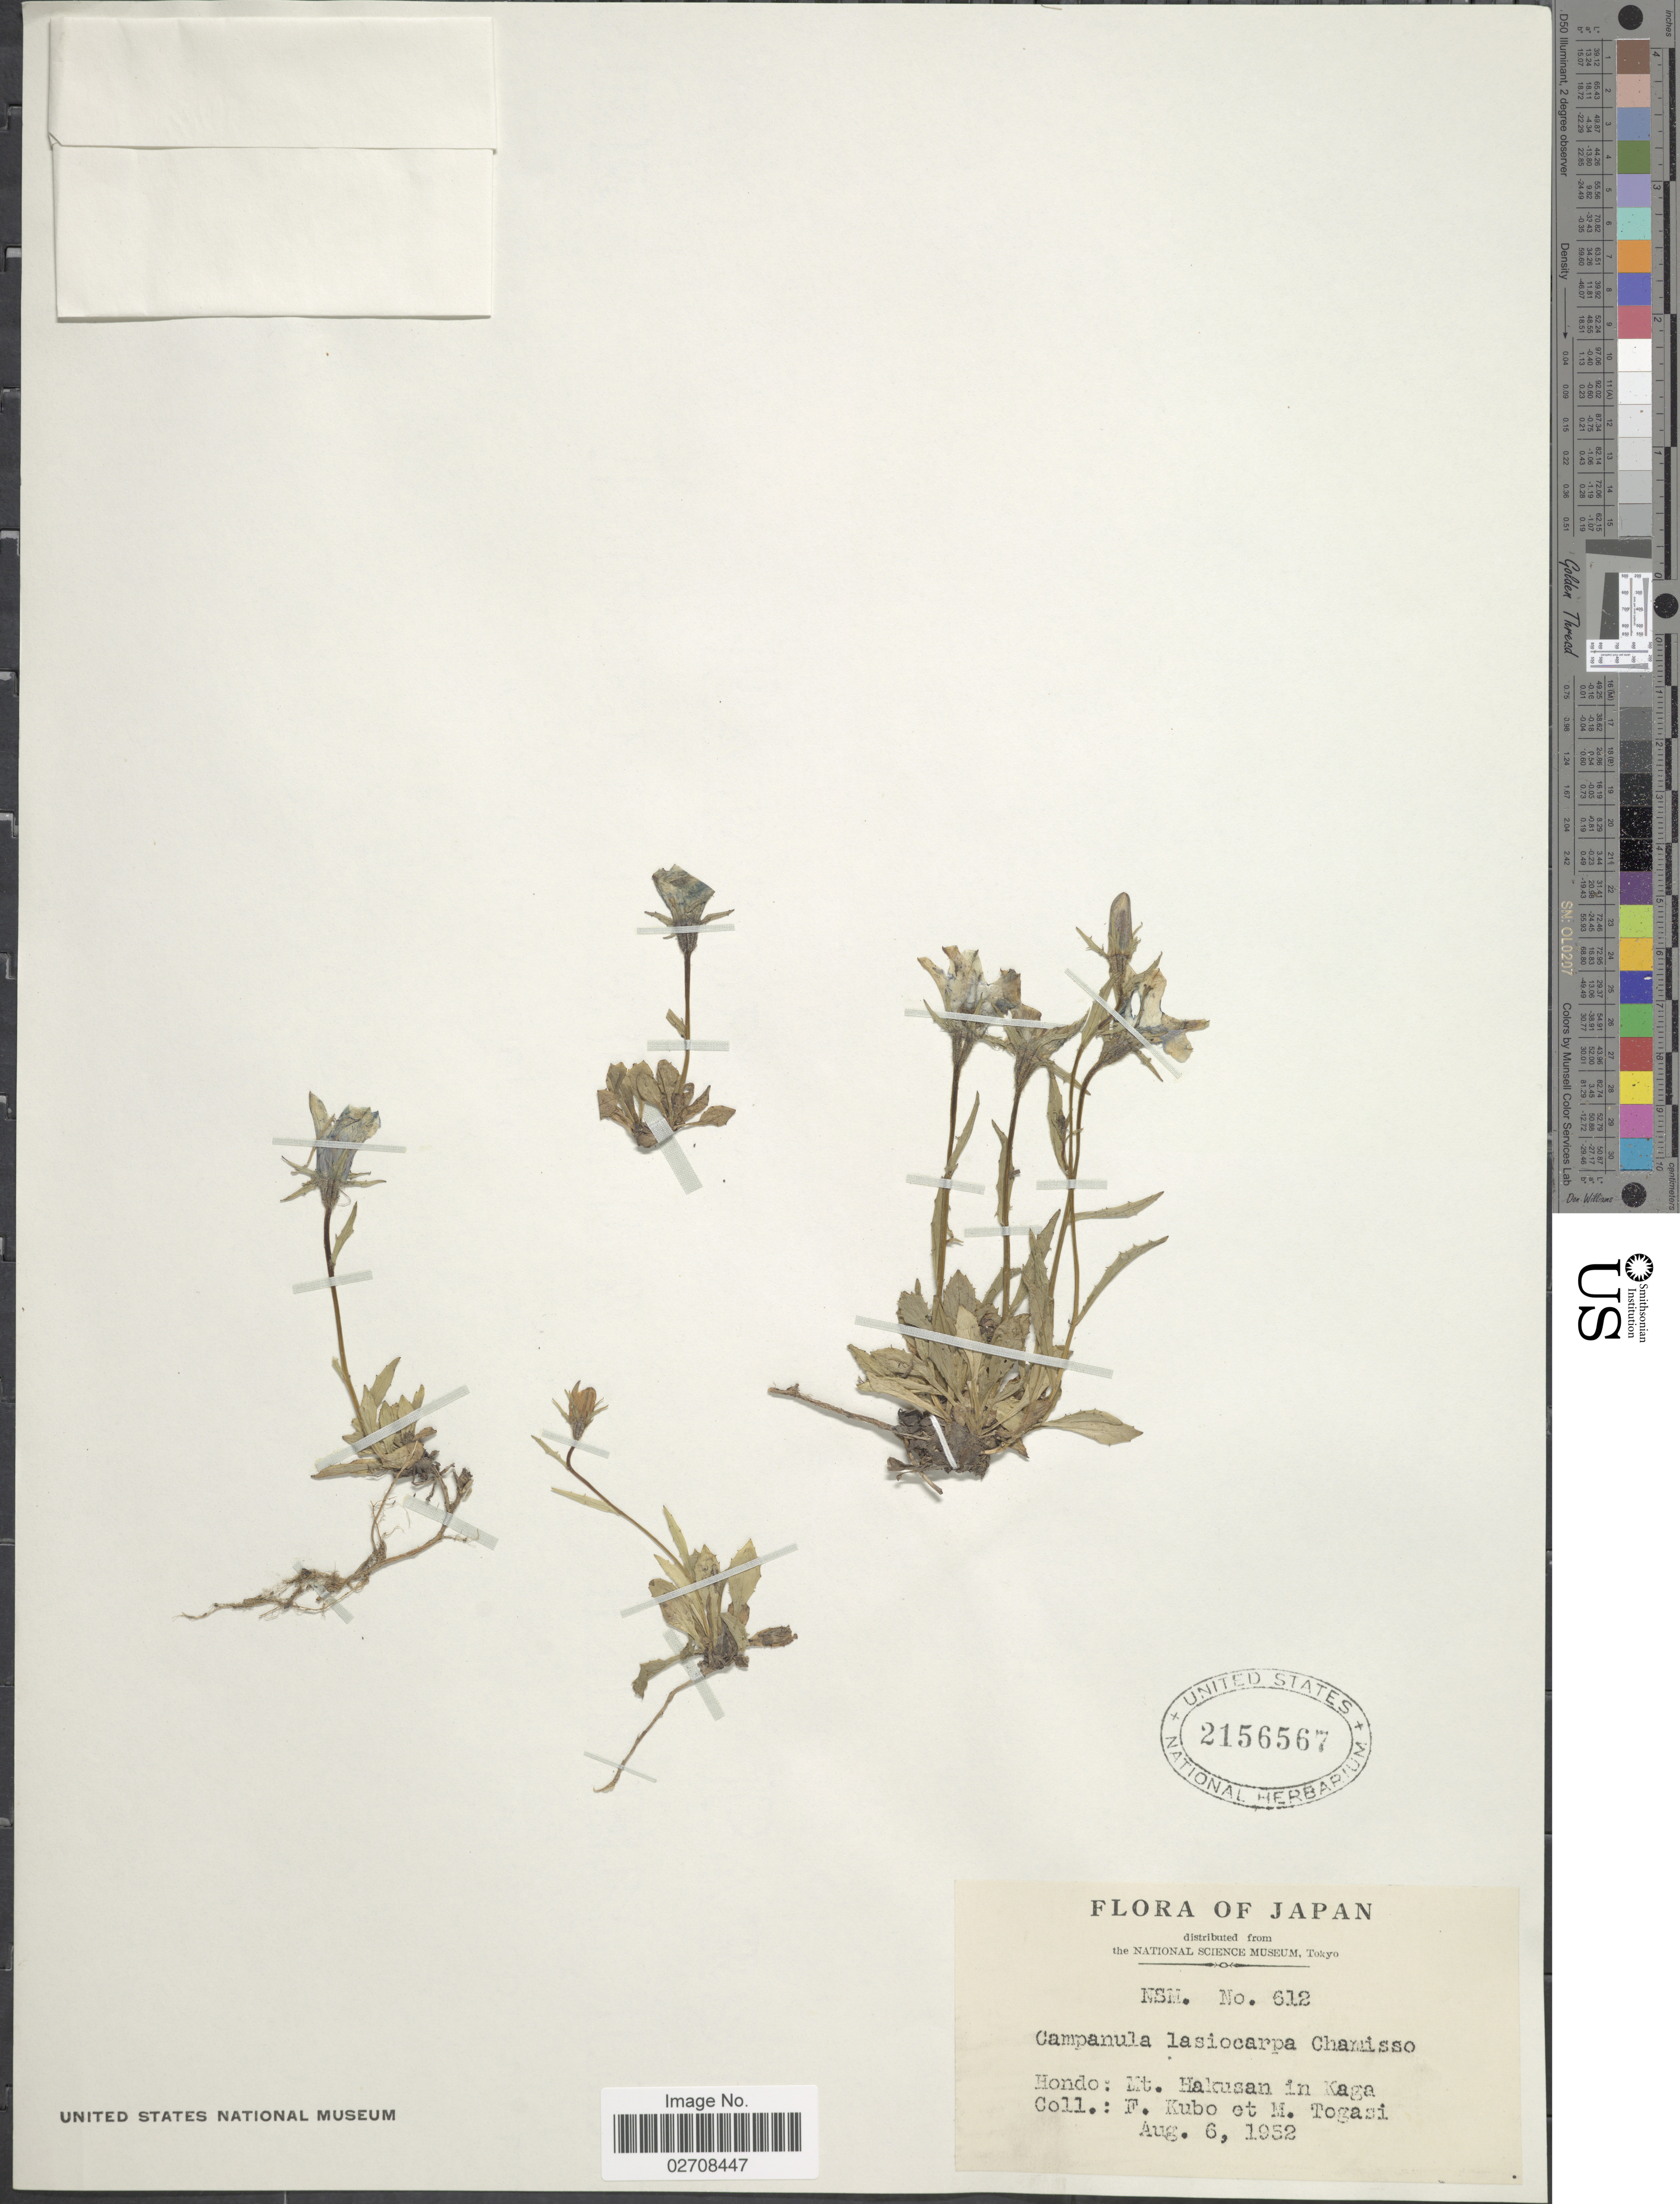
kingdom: Plantae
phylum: Tracheophyta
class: Magnoliopsida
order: Asterales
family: Campanulaceae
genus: Campanula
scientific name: Campanula lasiocarpa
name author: Cham.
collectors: F. Kubo & M. Togasi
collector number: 612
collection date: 1952-08-06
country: Japan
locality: Hondo: Mt. Hakusan in Kaga.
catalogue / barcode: US 2156567